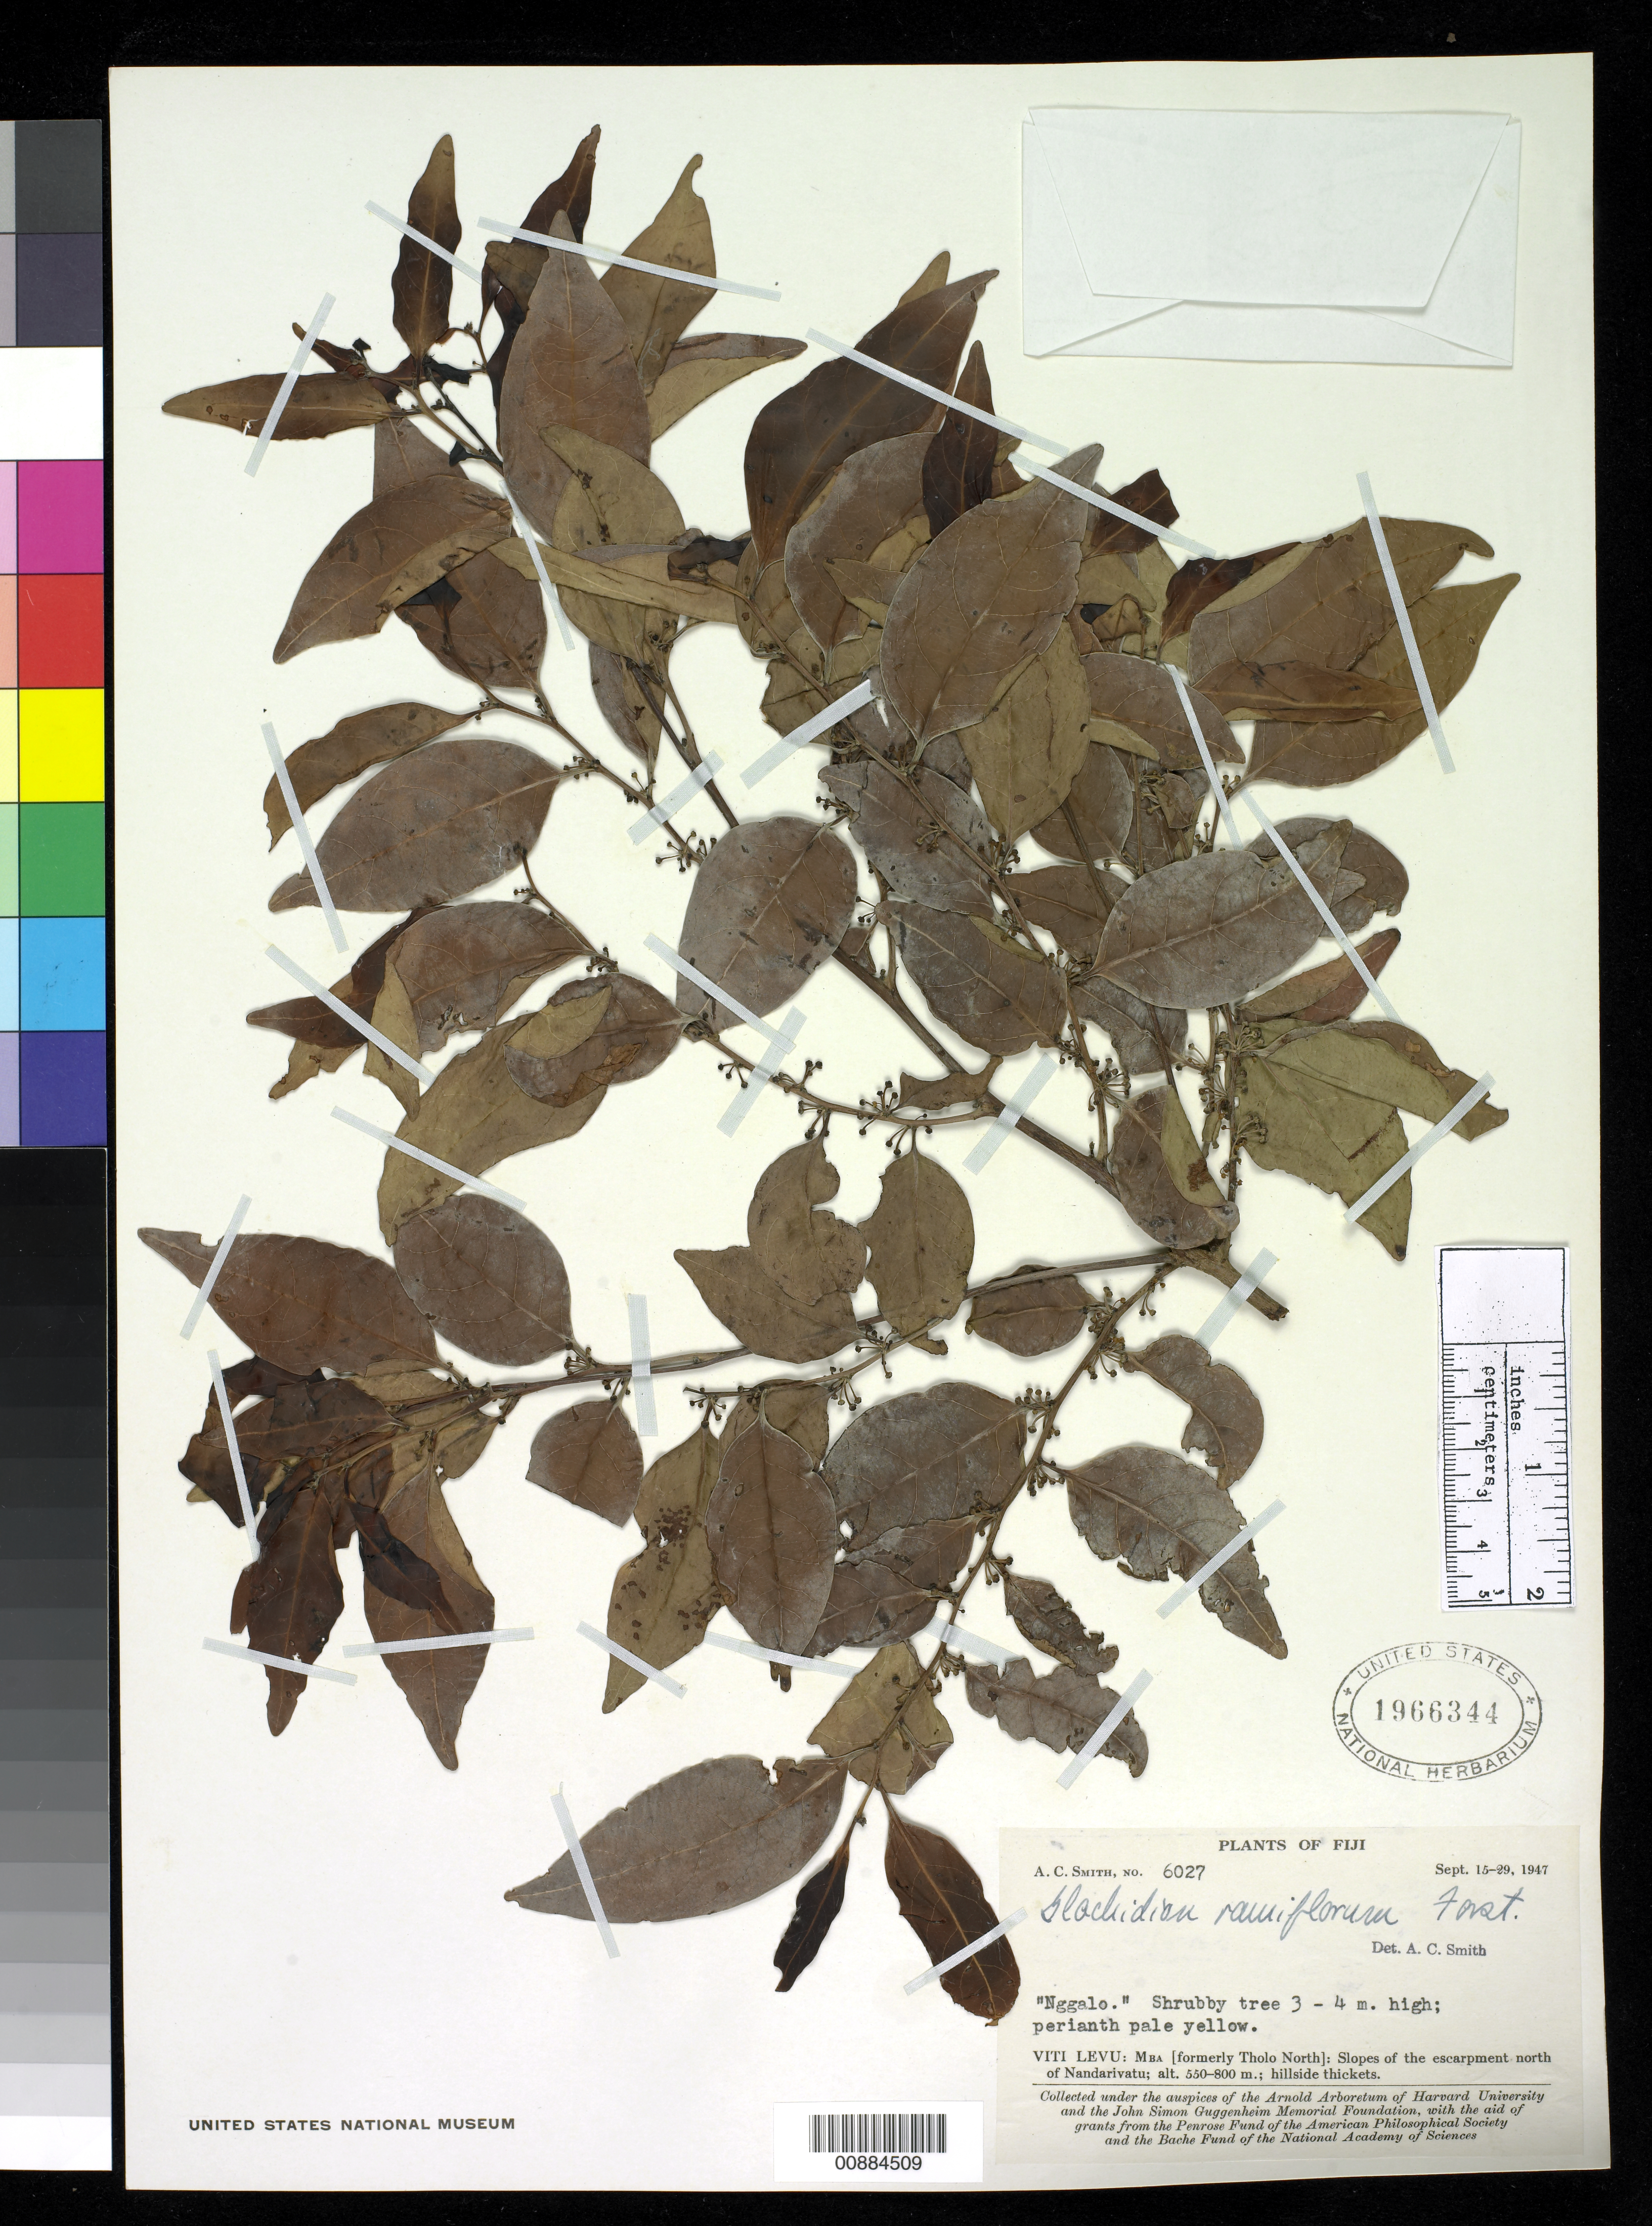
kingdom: Plantae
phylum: Tracheophyta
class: Magnoliopsida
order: Malpighiales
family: Phyllanthaceae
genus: Glochidion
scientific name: Glochidion ramiflorum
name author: J.R. Forst. & G. Forst.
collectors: C. A. Smith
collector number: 6027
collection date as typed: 15 Sep 1947 to 29 Sep 1947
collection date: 1947-09-15/1947-09-29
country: Fiji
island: Viti Levu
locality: Mba (formerly Tholo North): Slopes of the escarpment N of Nandarivatu.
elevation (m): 550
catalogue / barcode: US 1966344